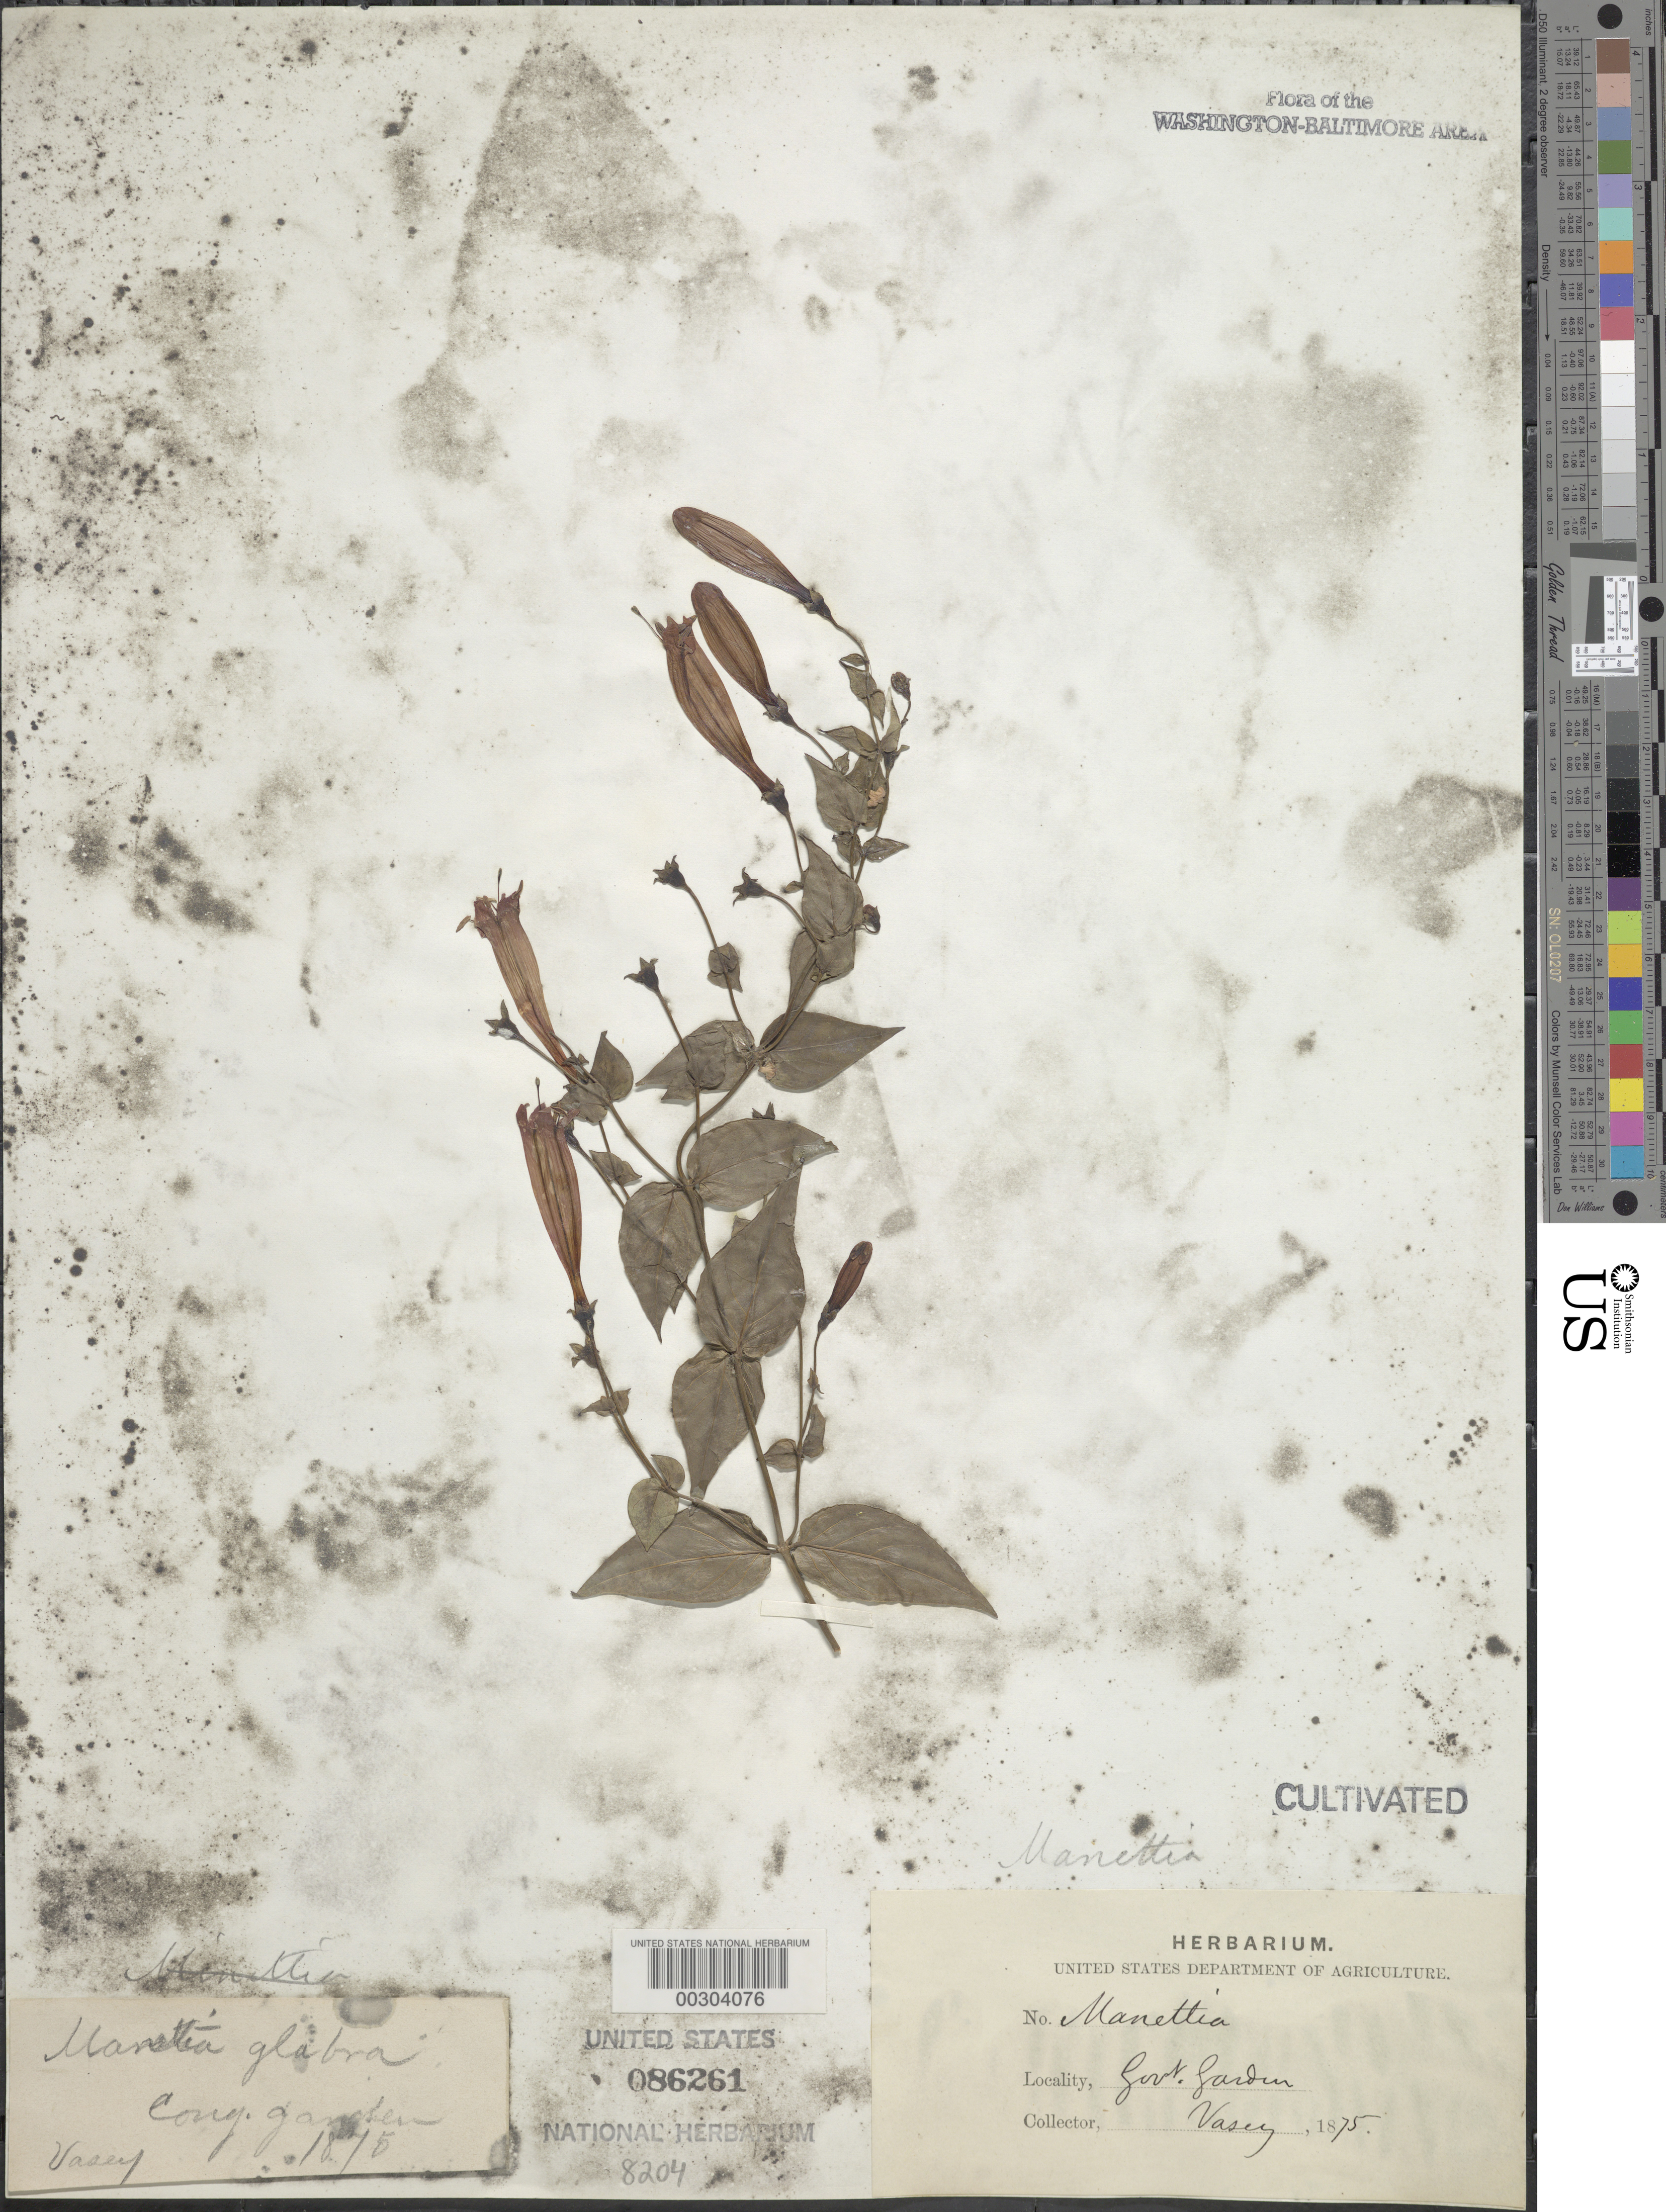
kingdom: Plantae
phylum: Tracheophyta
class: Magnoliopsida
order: Gentianales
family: Rubiaceae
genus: Manettia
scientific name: Manettia glabra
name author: Cham. & Schltdl.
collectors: G. R. Vasey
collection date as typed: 1875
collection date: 1875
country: United States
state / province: District of Columbia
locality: Congressional Garden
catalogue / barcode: US 86261